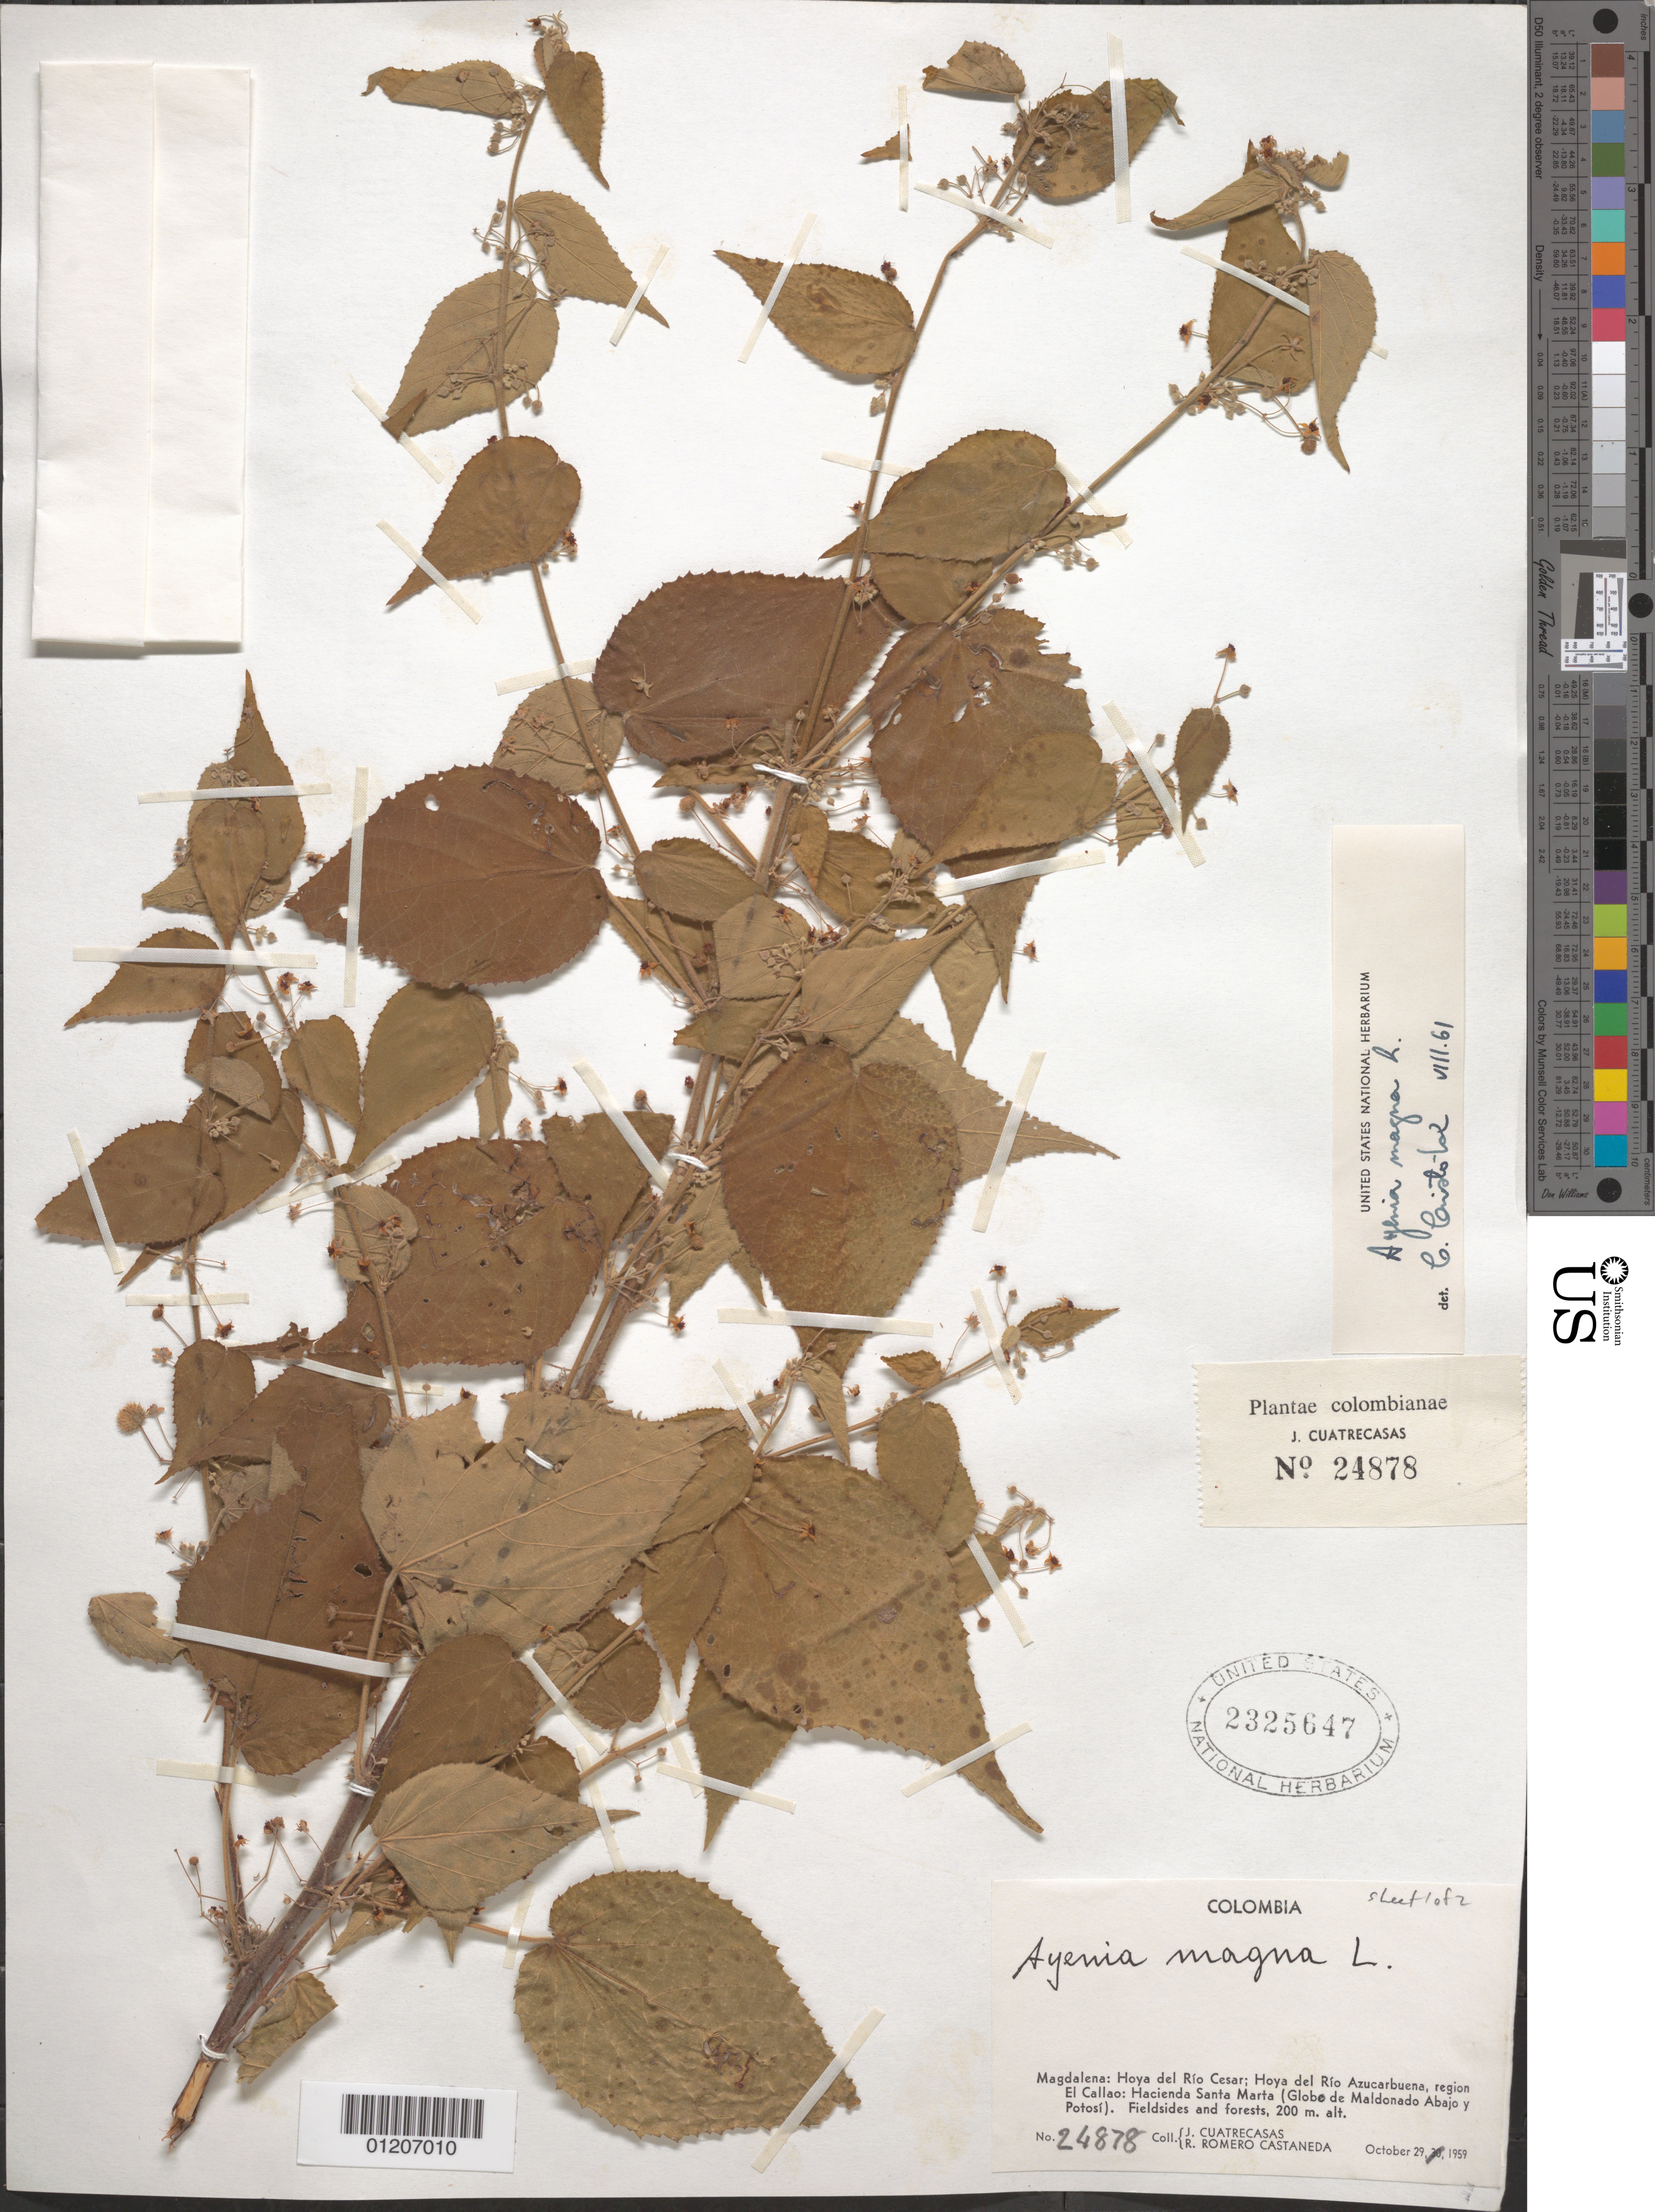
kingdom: Plantae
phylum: Tracheophyta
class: Magnoliopsida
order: Malvales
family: Malvaceae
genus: Ayenia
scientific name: Ayenia magna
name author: L.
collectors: J. Cuatrecasas & R. Romero Castañeda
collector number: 24878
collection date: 1959-10-29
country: Colombia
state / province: Magdalena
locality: Hoya del Río Cesar: Hoya del Río Azucarbuena, region El Callao: Hacienda Santa Marta (Globe de Maldonado Abajo y Potosí).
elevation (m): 200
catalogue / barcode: US 2325647